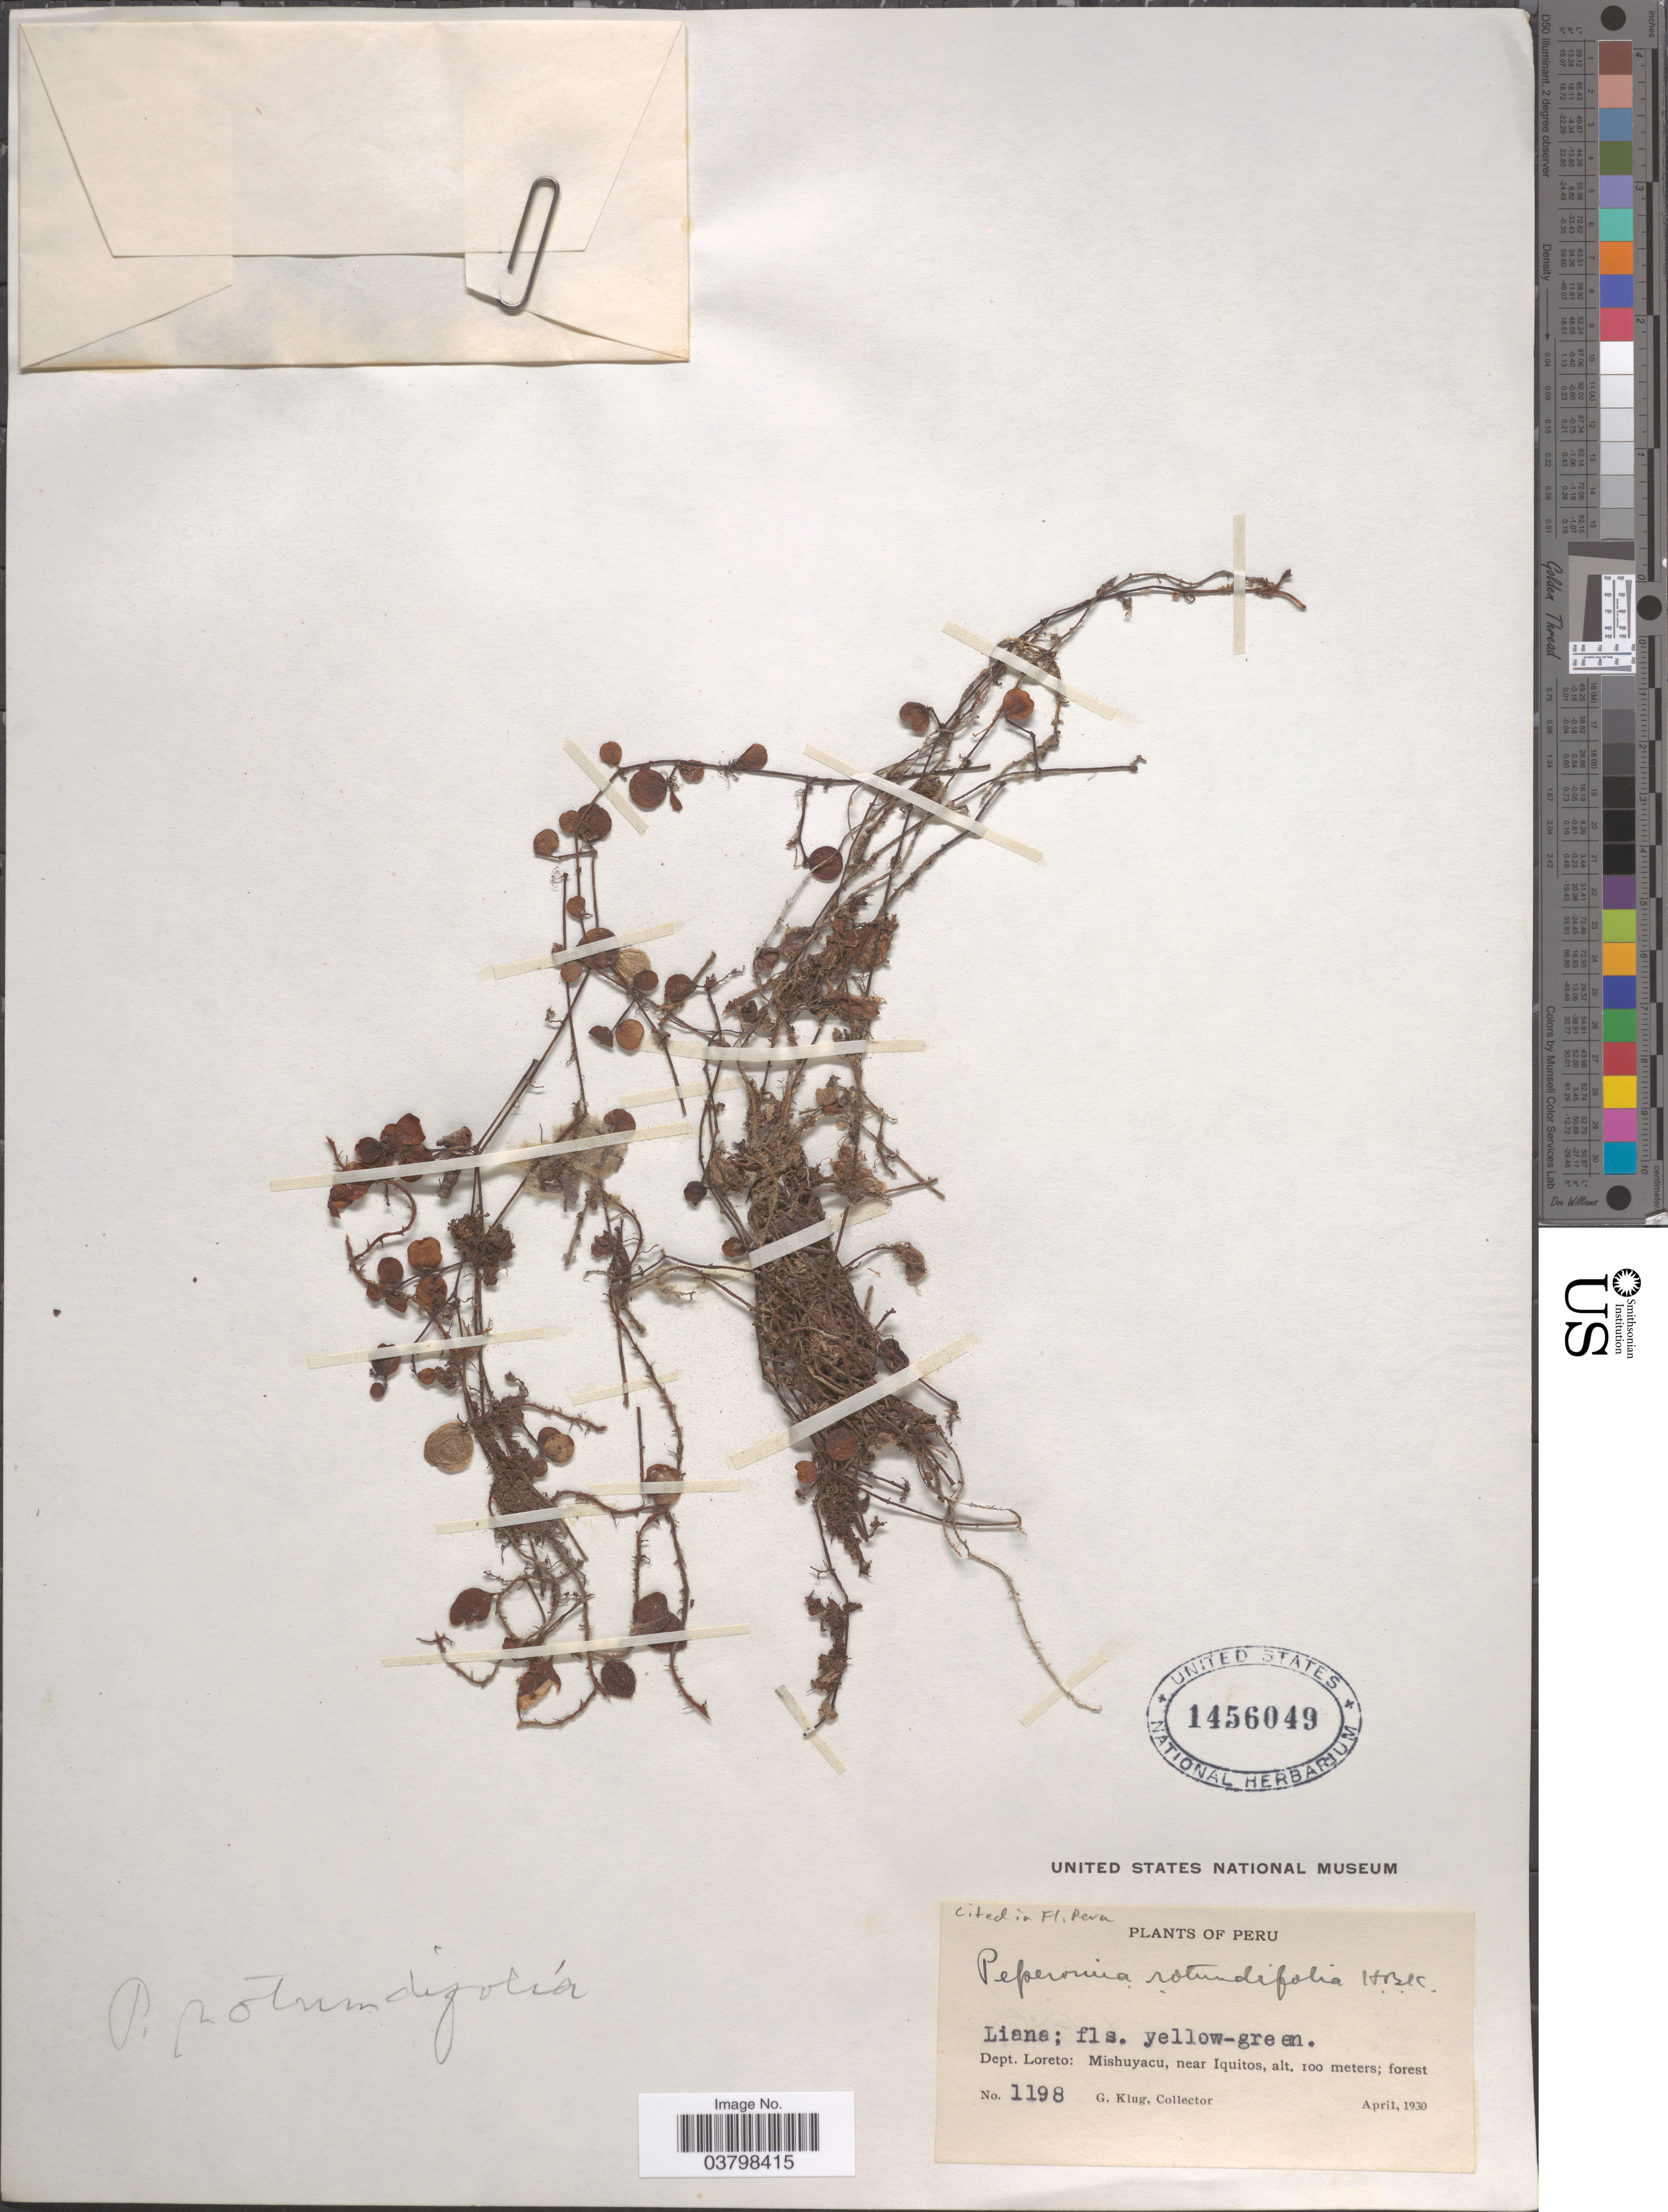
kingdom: Plantae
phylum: Tracheophyta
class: Magnoliopsida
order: Piperales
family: Piperaceae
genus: Peperomia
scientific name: Peperomia rotundifolia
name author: (L.) Kunth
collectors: G. Klug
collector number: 1198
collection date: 1930-04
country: Peru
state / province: Loreto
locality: Dept. Loreto: Mishuyacu, near Iquitos.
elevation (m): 100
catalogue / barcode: US 1456049